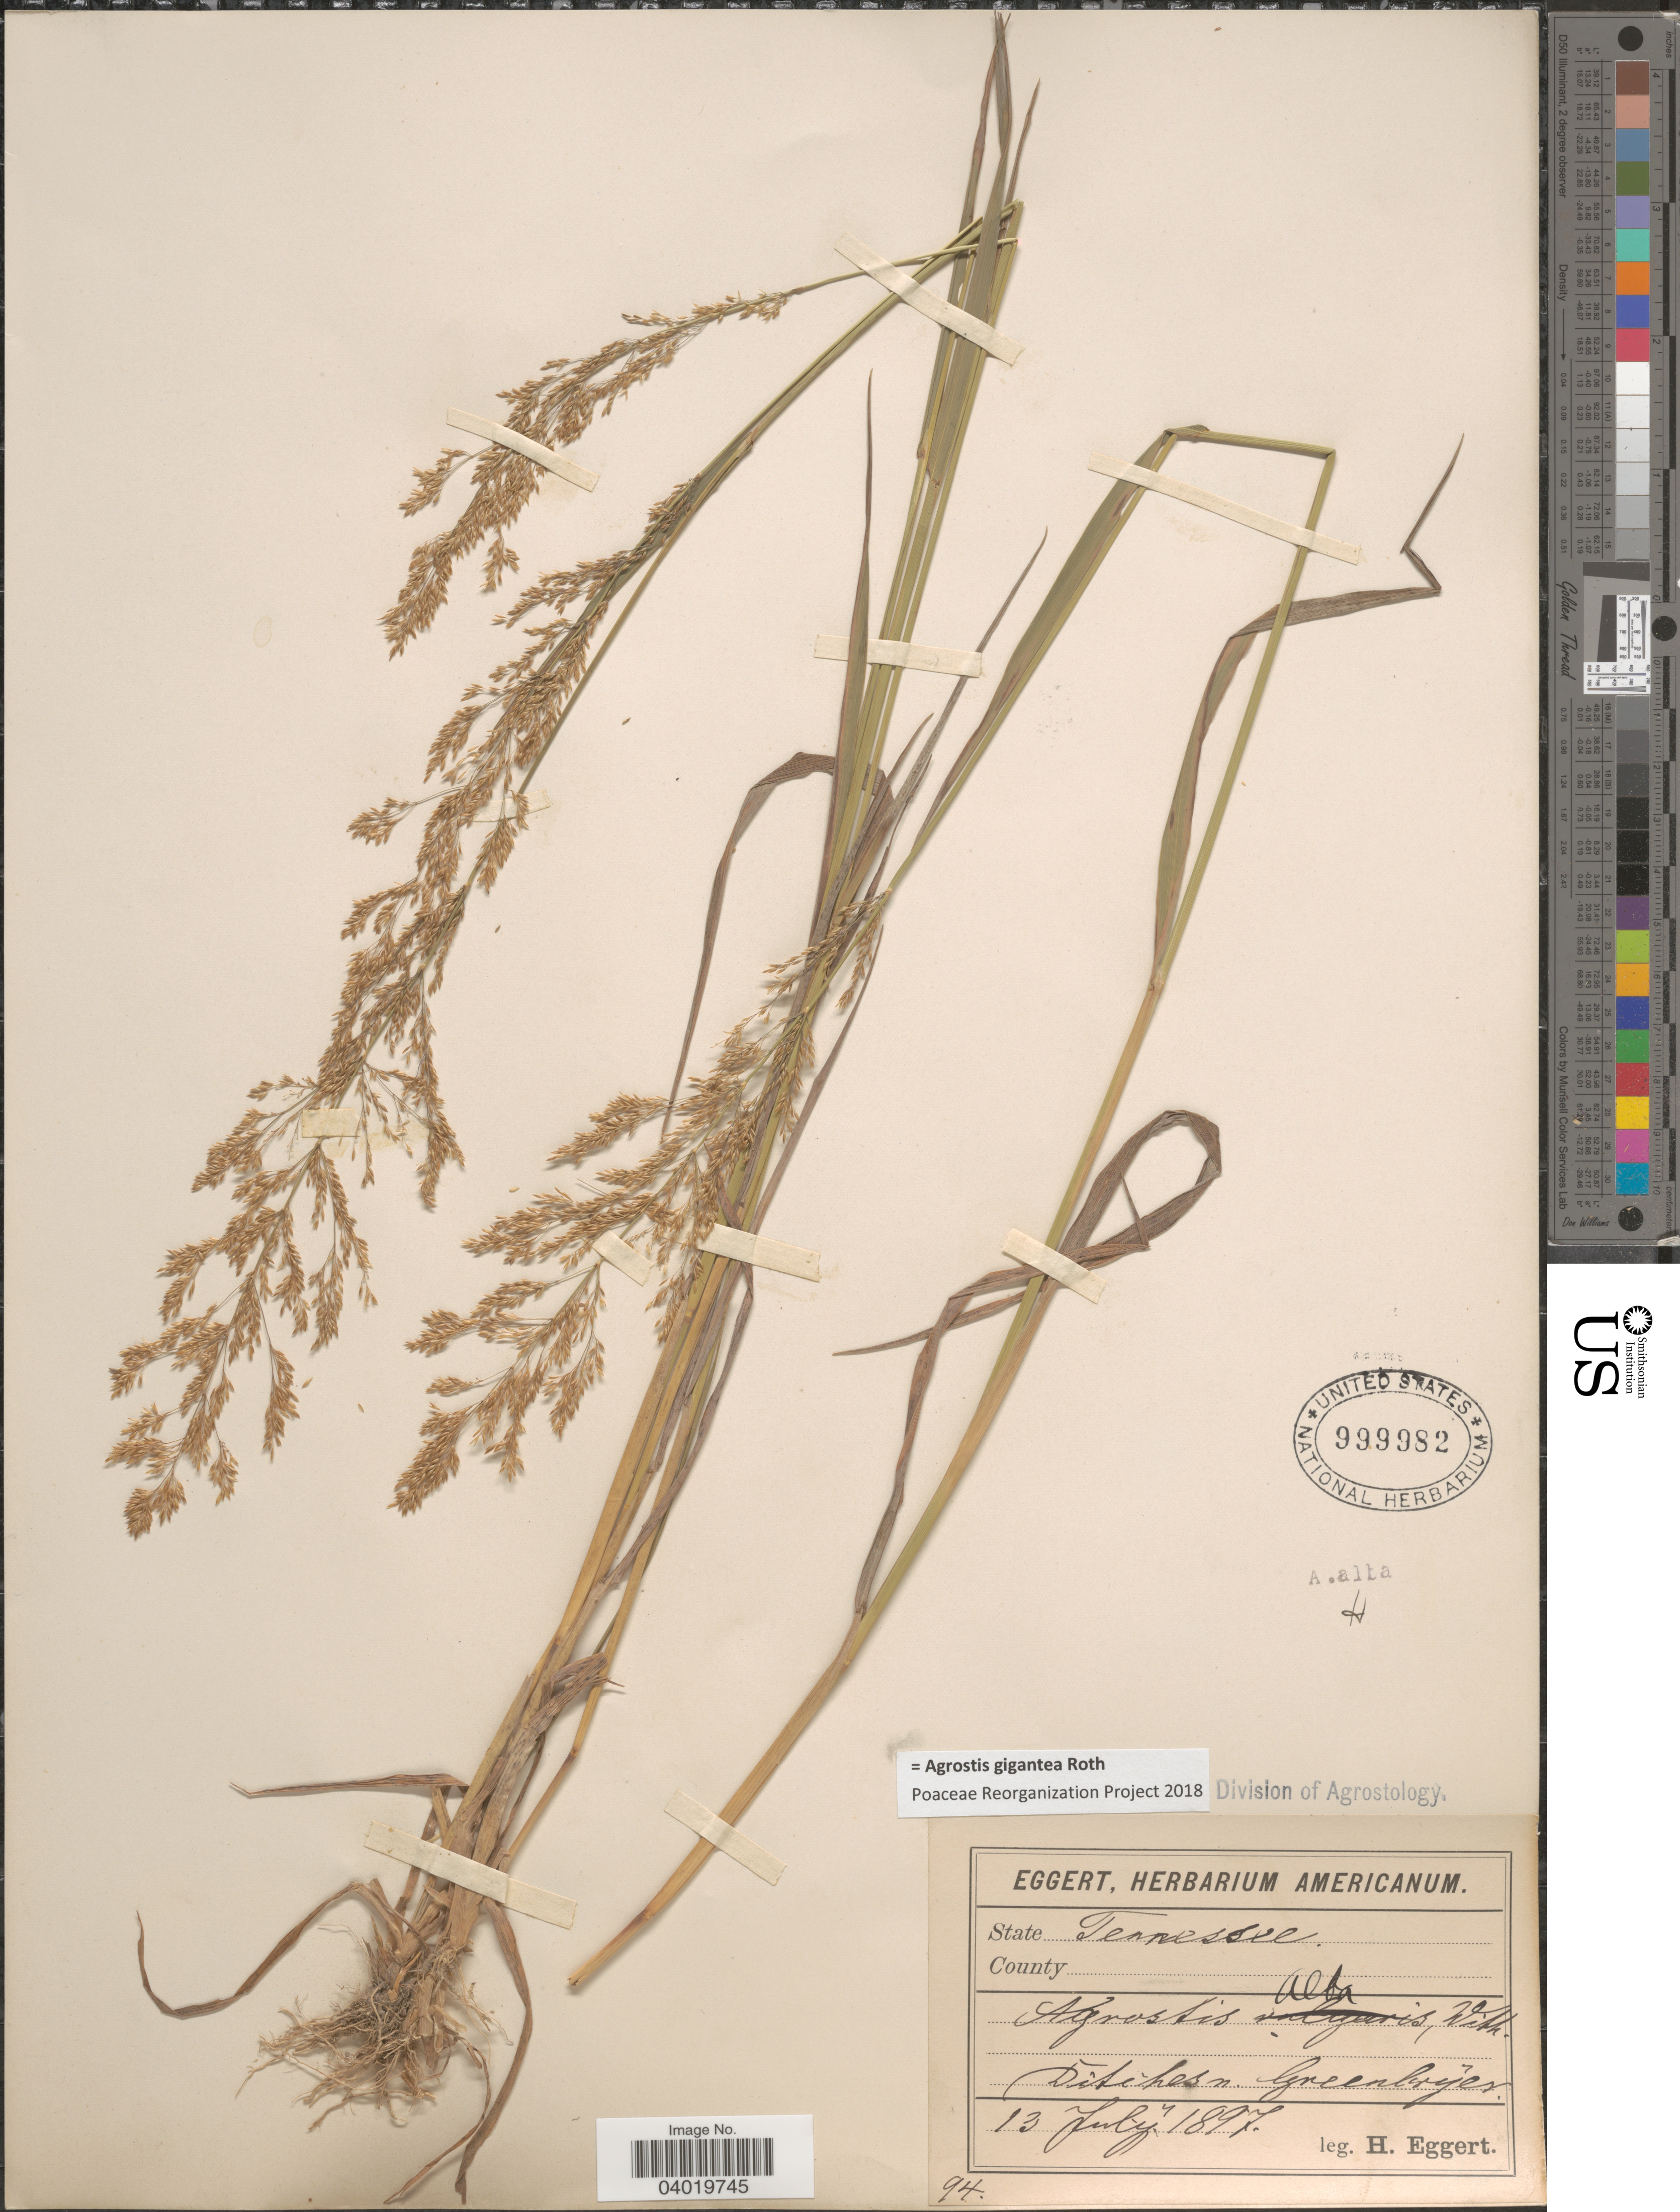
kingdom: Plantae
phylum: Tracheophyta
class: Liliopsida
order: Poales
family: Poaceae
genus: Agrostis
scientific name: Agrostis gigantea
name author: Roth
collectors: H. Eggert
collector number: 94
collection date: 1897-07-13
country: United States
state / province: Tennessee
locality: Greenbrier.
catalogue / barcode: US 999982